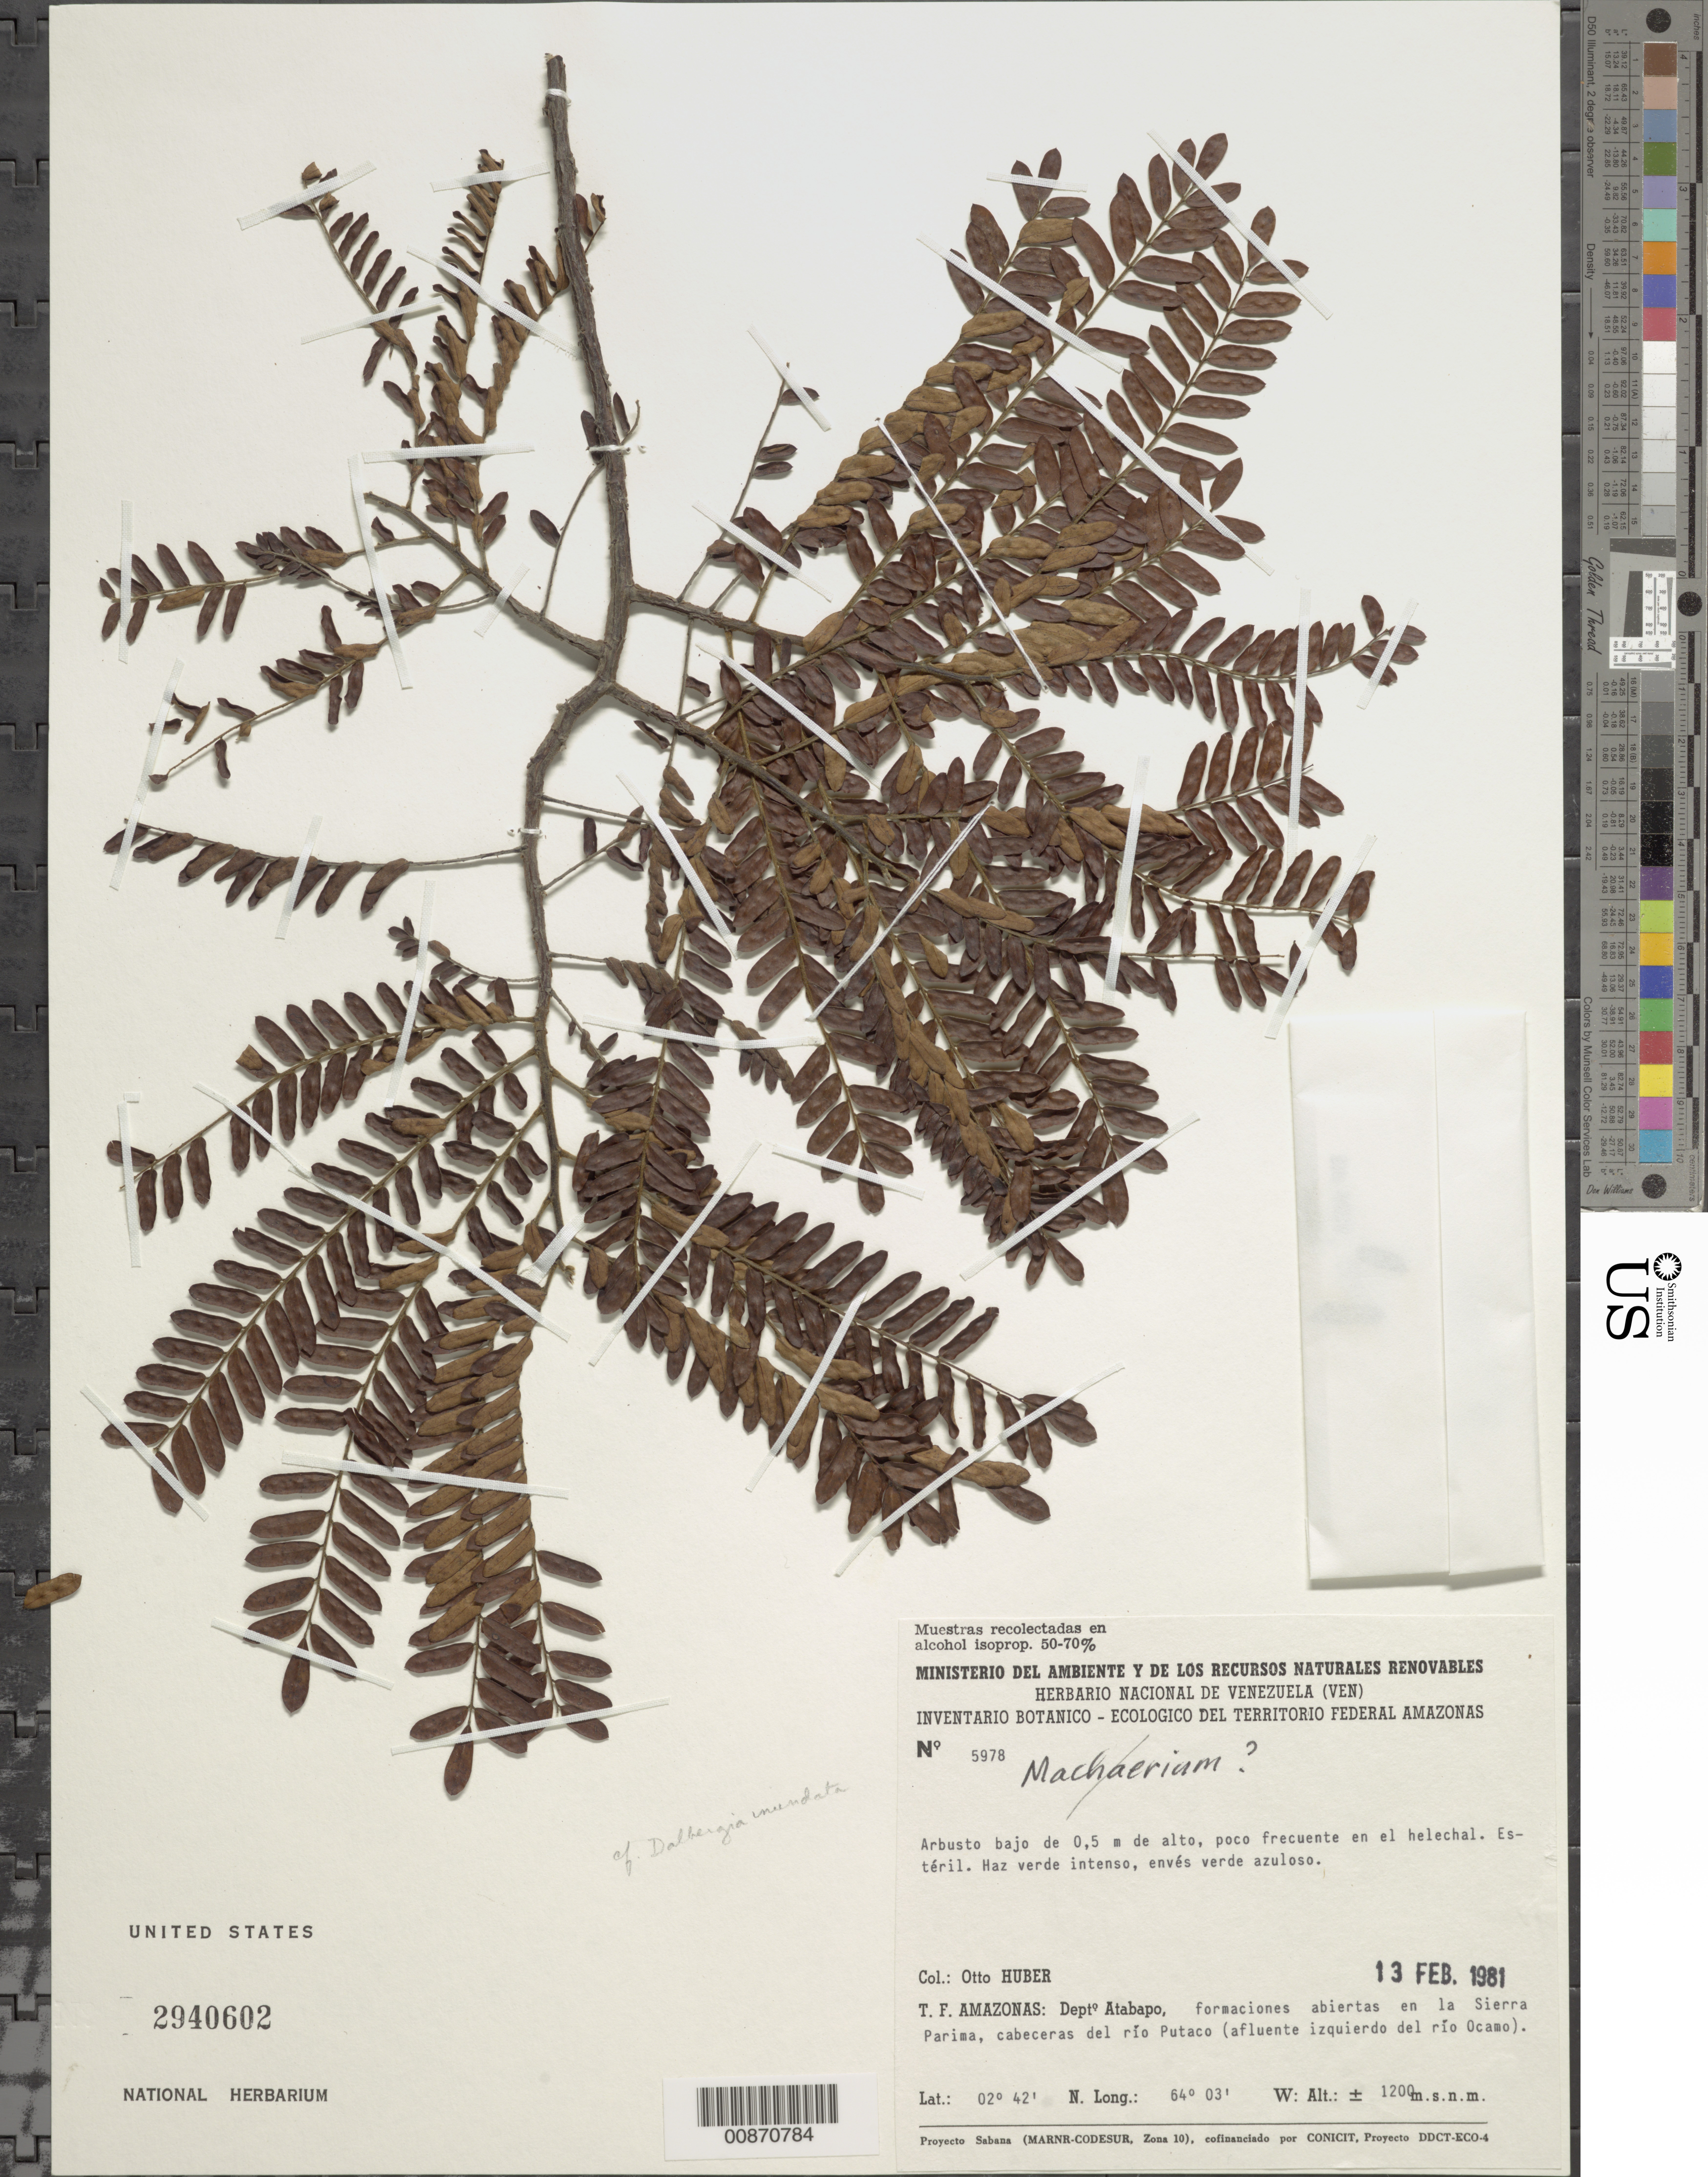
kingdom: Plantae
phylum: Tracheophyta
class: Magnoliopsida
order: Fabales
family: Fabaceae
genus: Dalbergia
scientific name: Dalbergia inundata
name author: Benth.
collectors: O. Huber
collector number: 5978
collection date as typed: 13-Feb-81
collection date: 1981-02-13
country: Venezuela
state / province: Amazonas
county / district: Atabapo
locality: Sierra Parima, cabeceras del Río Putaco (afluente izquierdo del Río Ocamo)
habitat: Helechal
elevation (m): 1200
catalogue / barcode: US 2940602